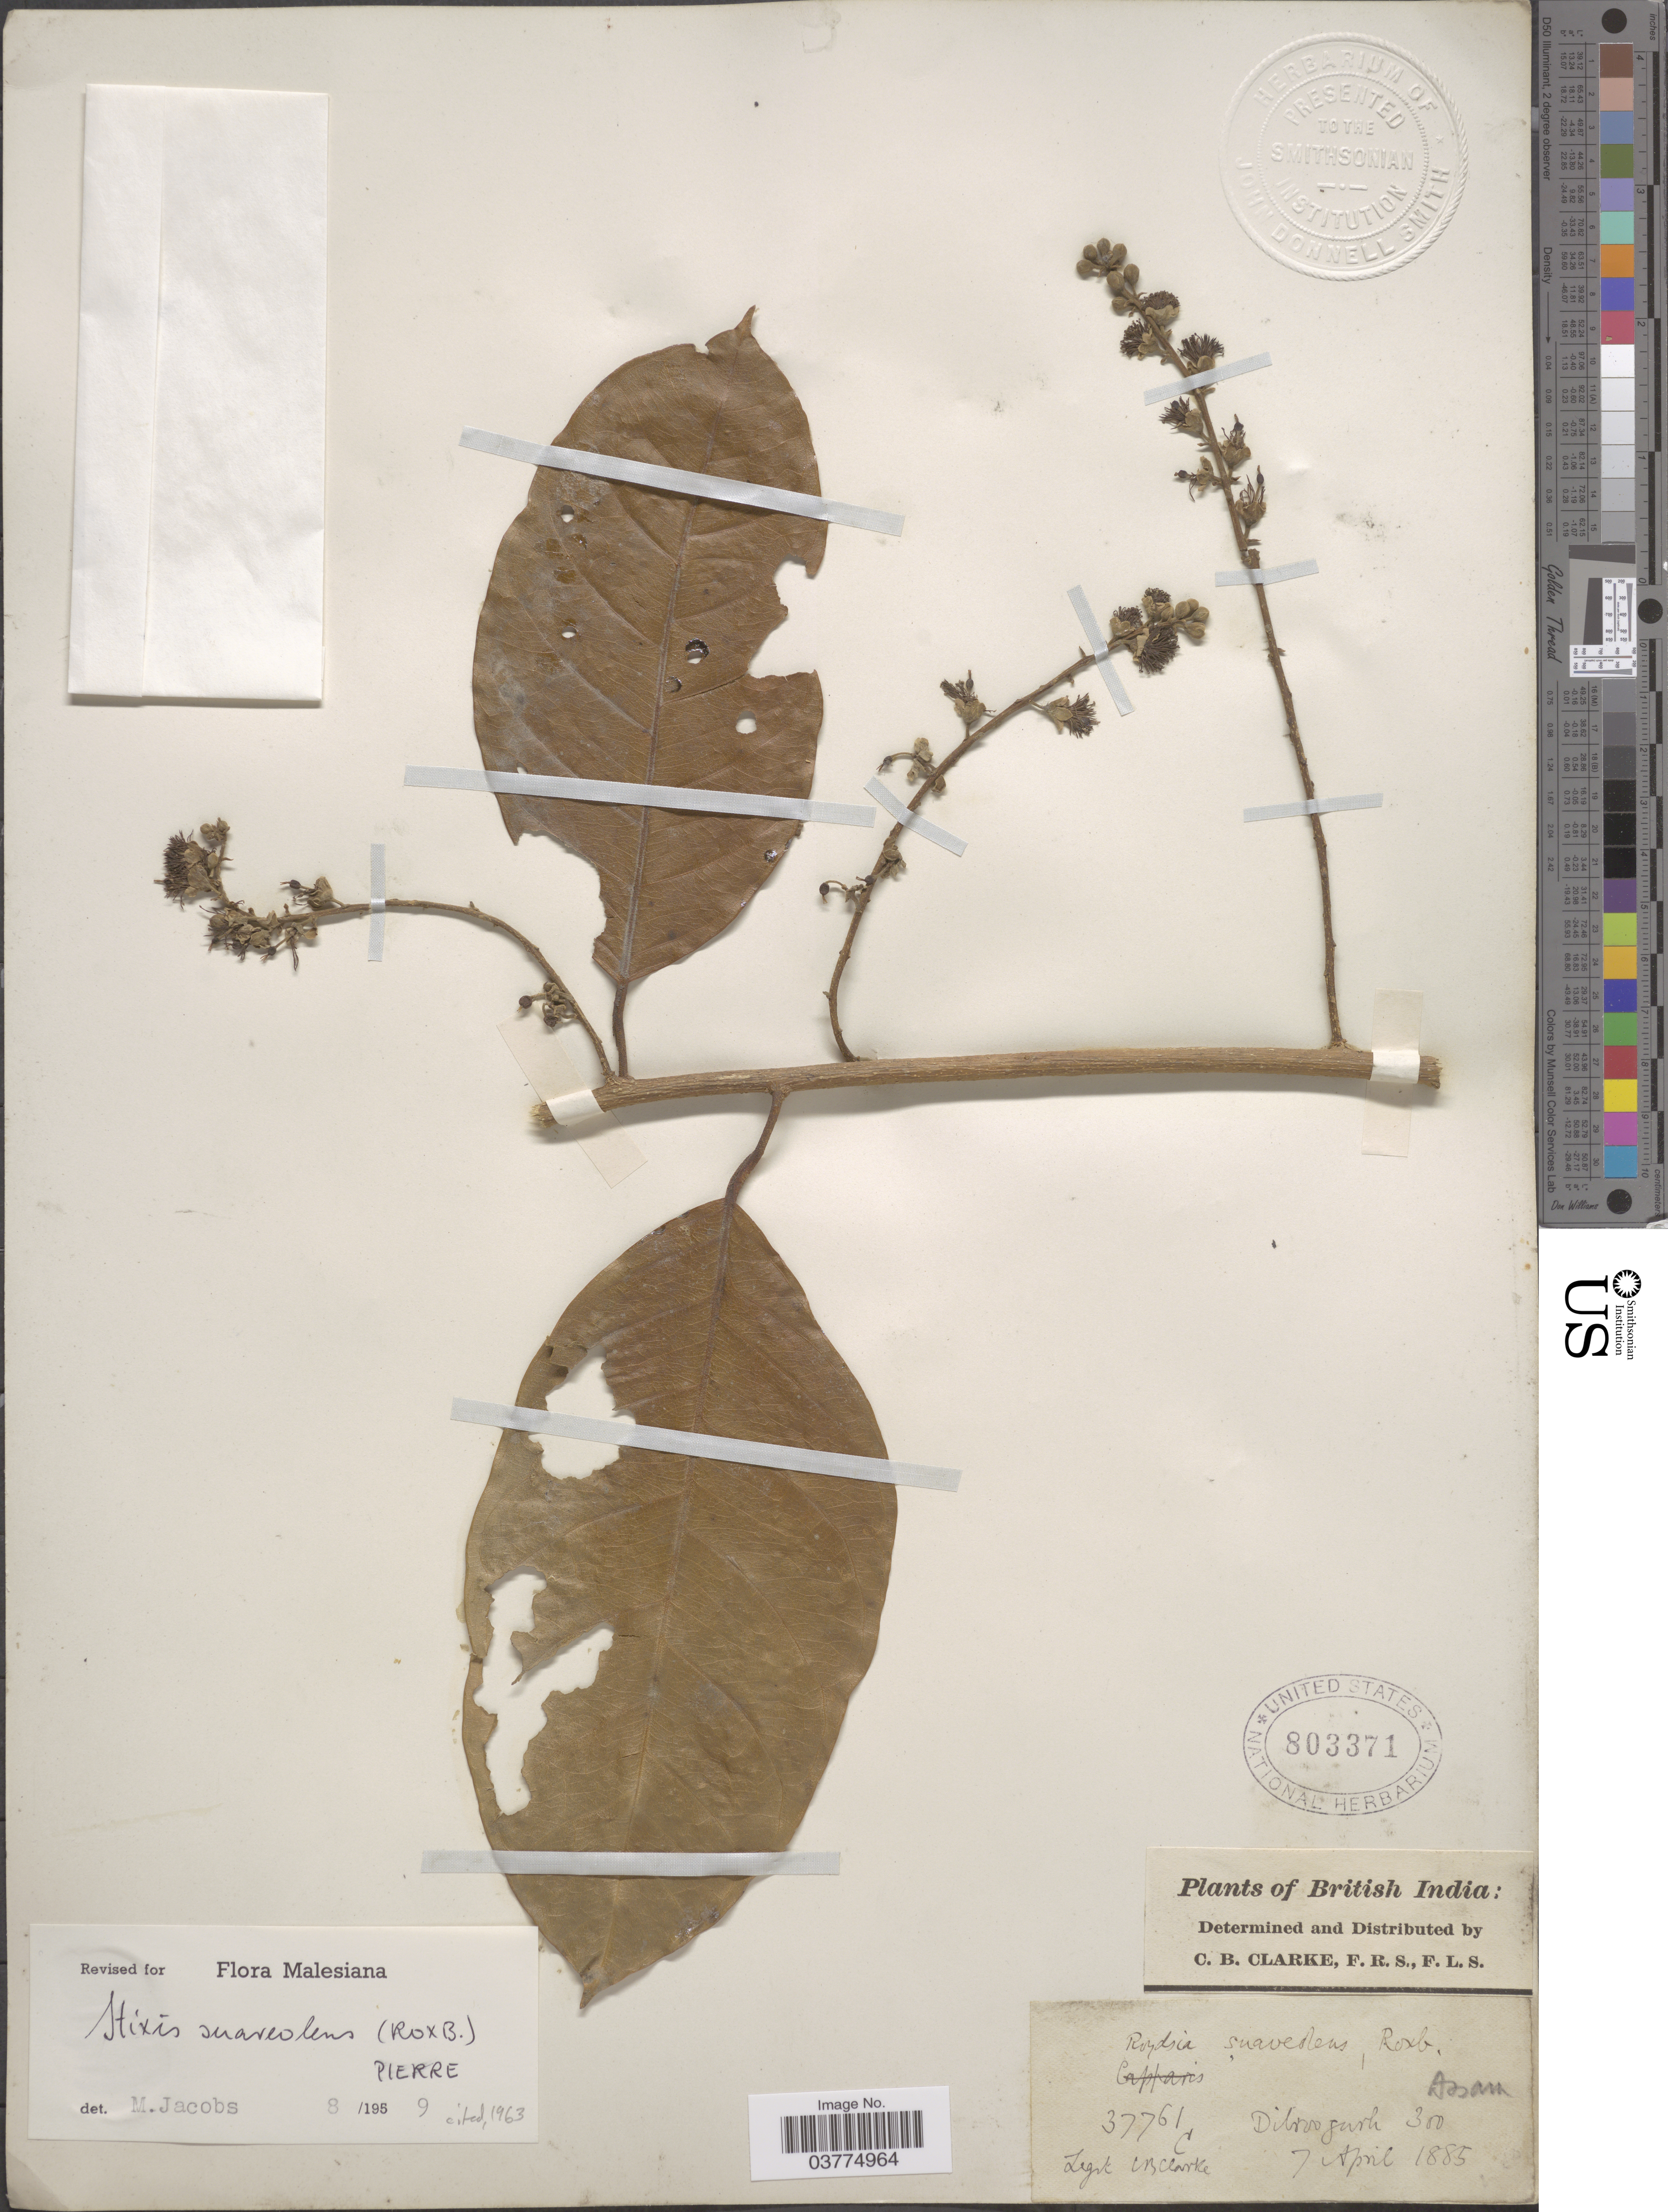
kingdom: Plantae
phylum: Tracheophyta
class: Magnoliopsida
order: Brassicales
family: Stixaceae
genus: Stixis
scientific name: Stixis suaveolens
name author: (Roxburgh) Baill.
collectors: C. B. Clarke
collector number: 37761C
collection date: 1885-04-07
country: India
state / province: Assam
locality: British India. Dibroogurh. Assam.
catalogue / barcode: US 803371